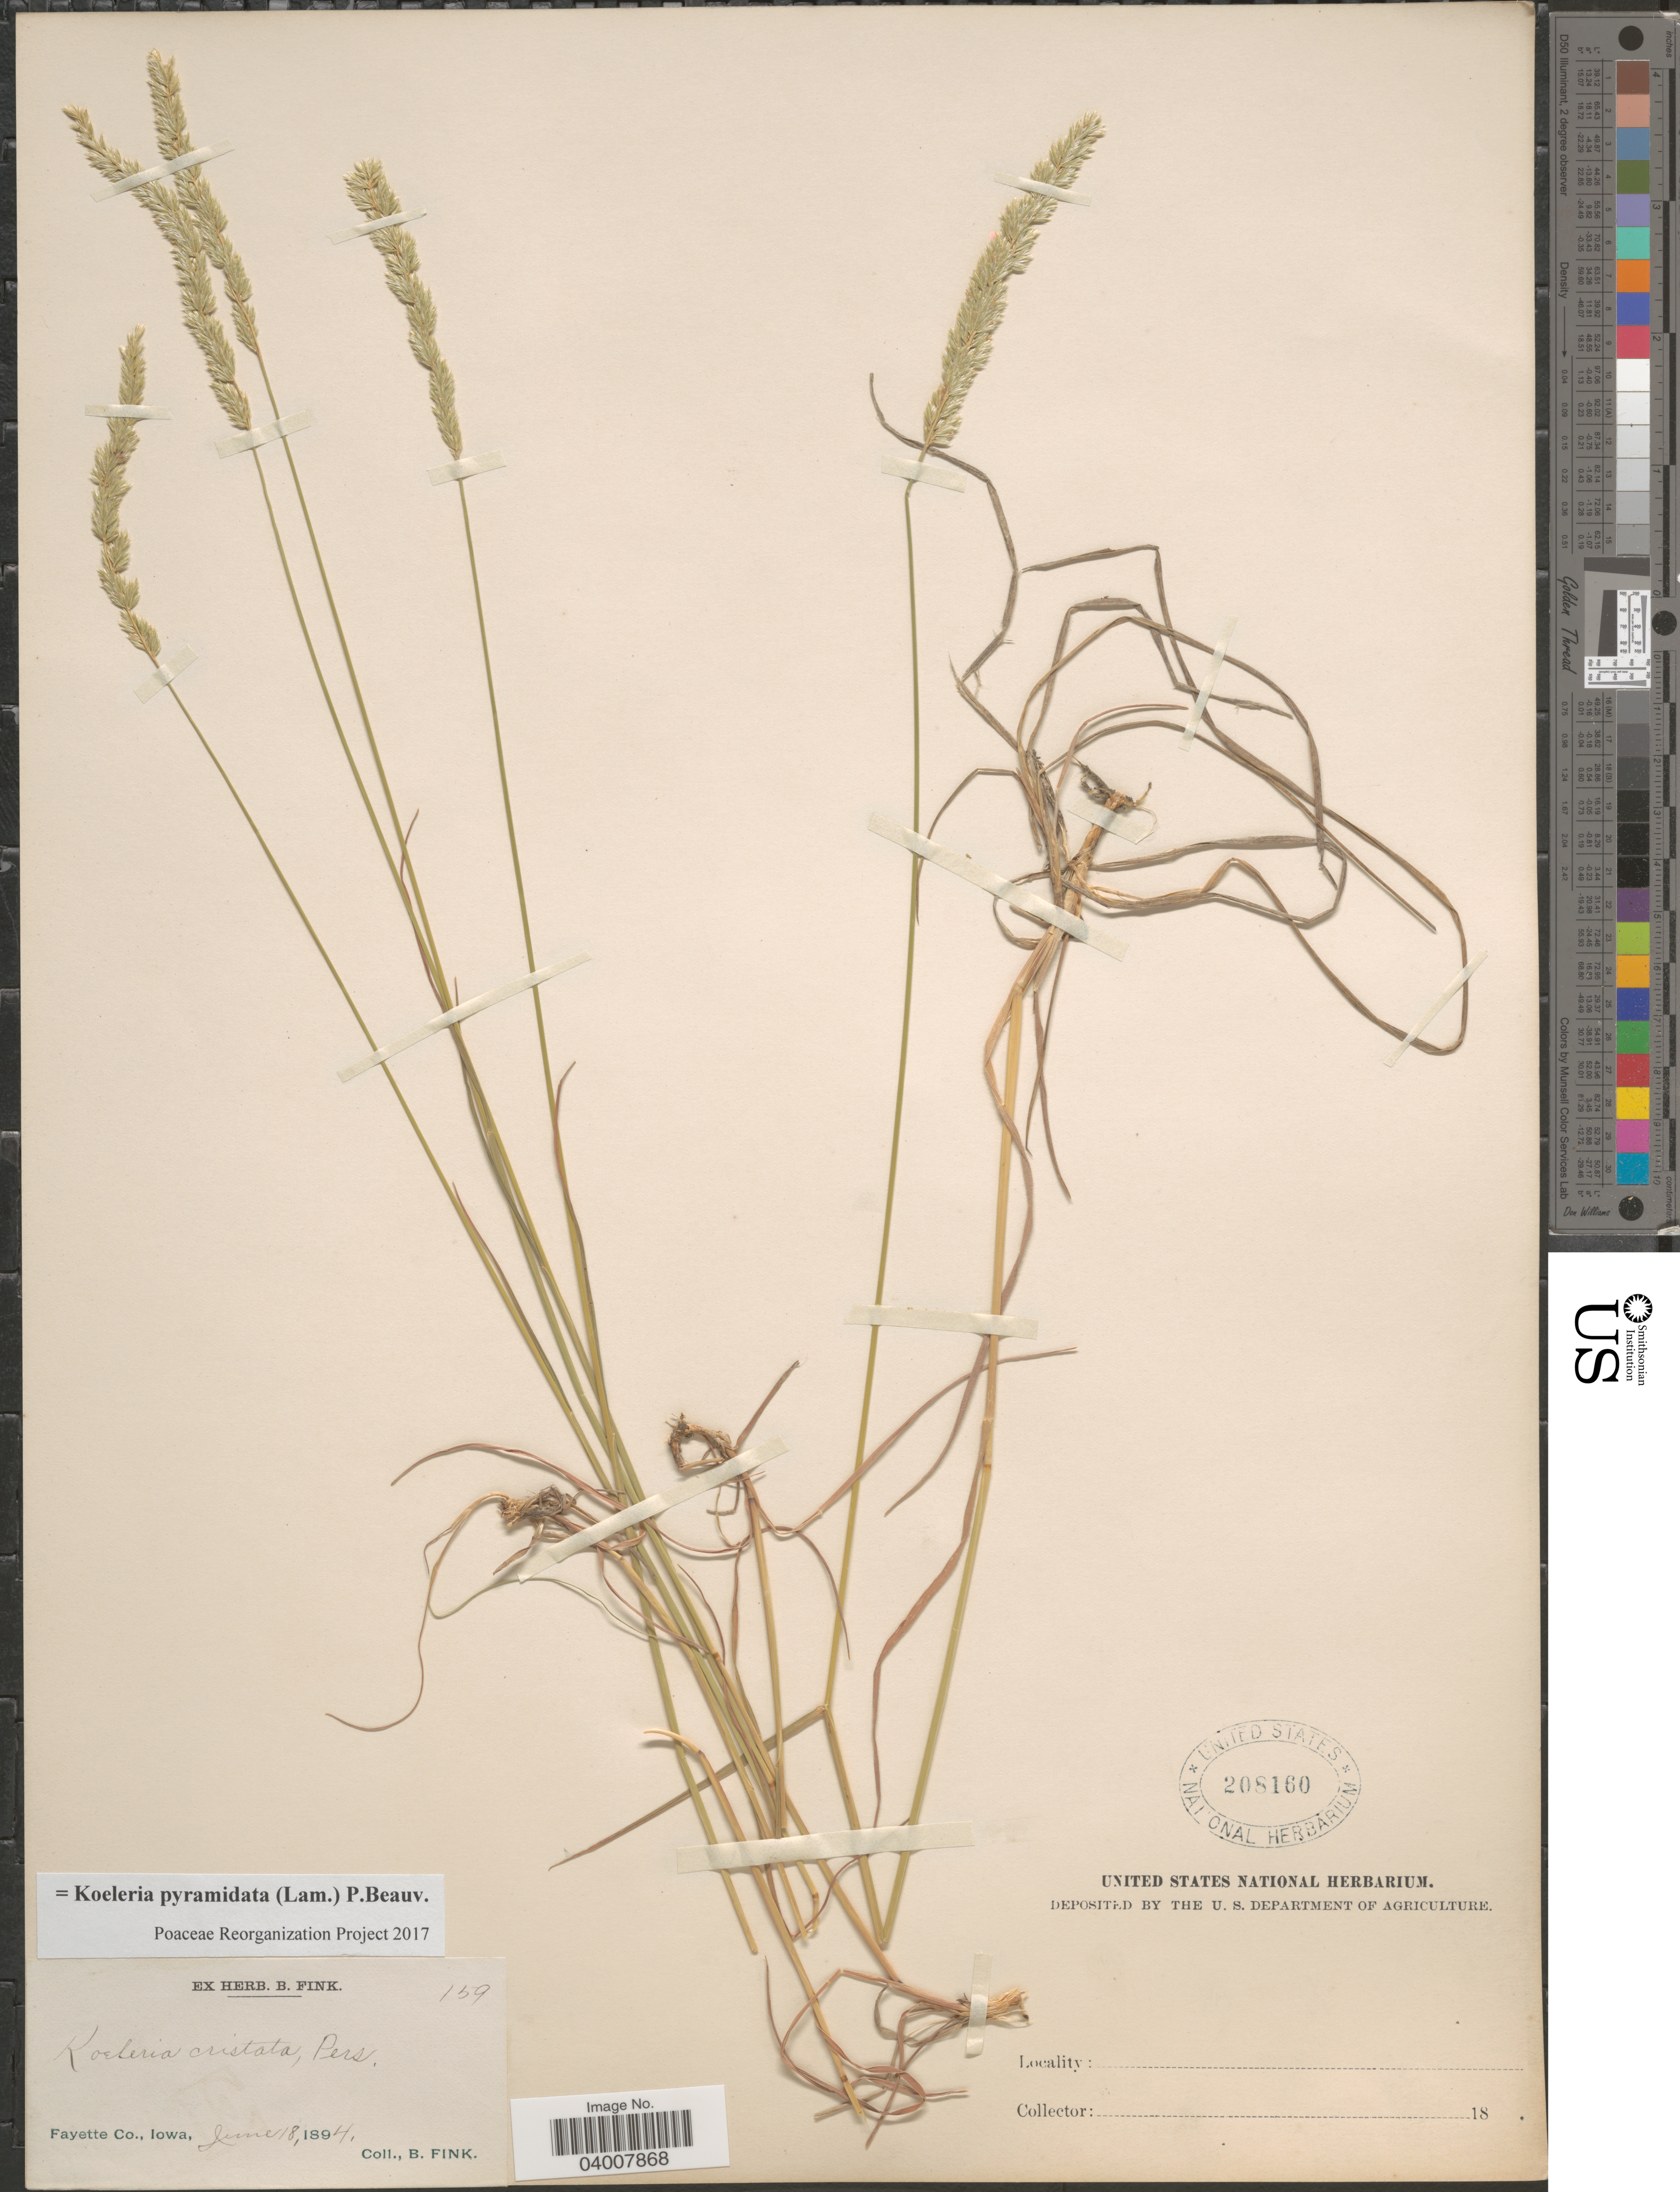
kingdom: Plantae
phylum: Tracheophyta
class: Liliopsida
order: Poales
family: Poaceae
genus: Koeleria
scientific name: Koeleria pyramidata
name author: (Lam.) P. Beauv.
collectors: B. Fink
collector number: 159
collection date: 1894-06-18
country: United States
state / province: Iowa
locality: Fayette Co.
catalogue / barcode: US 208160